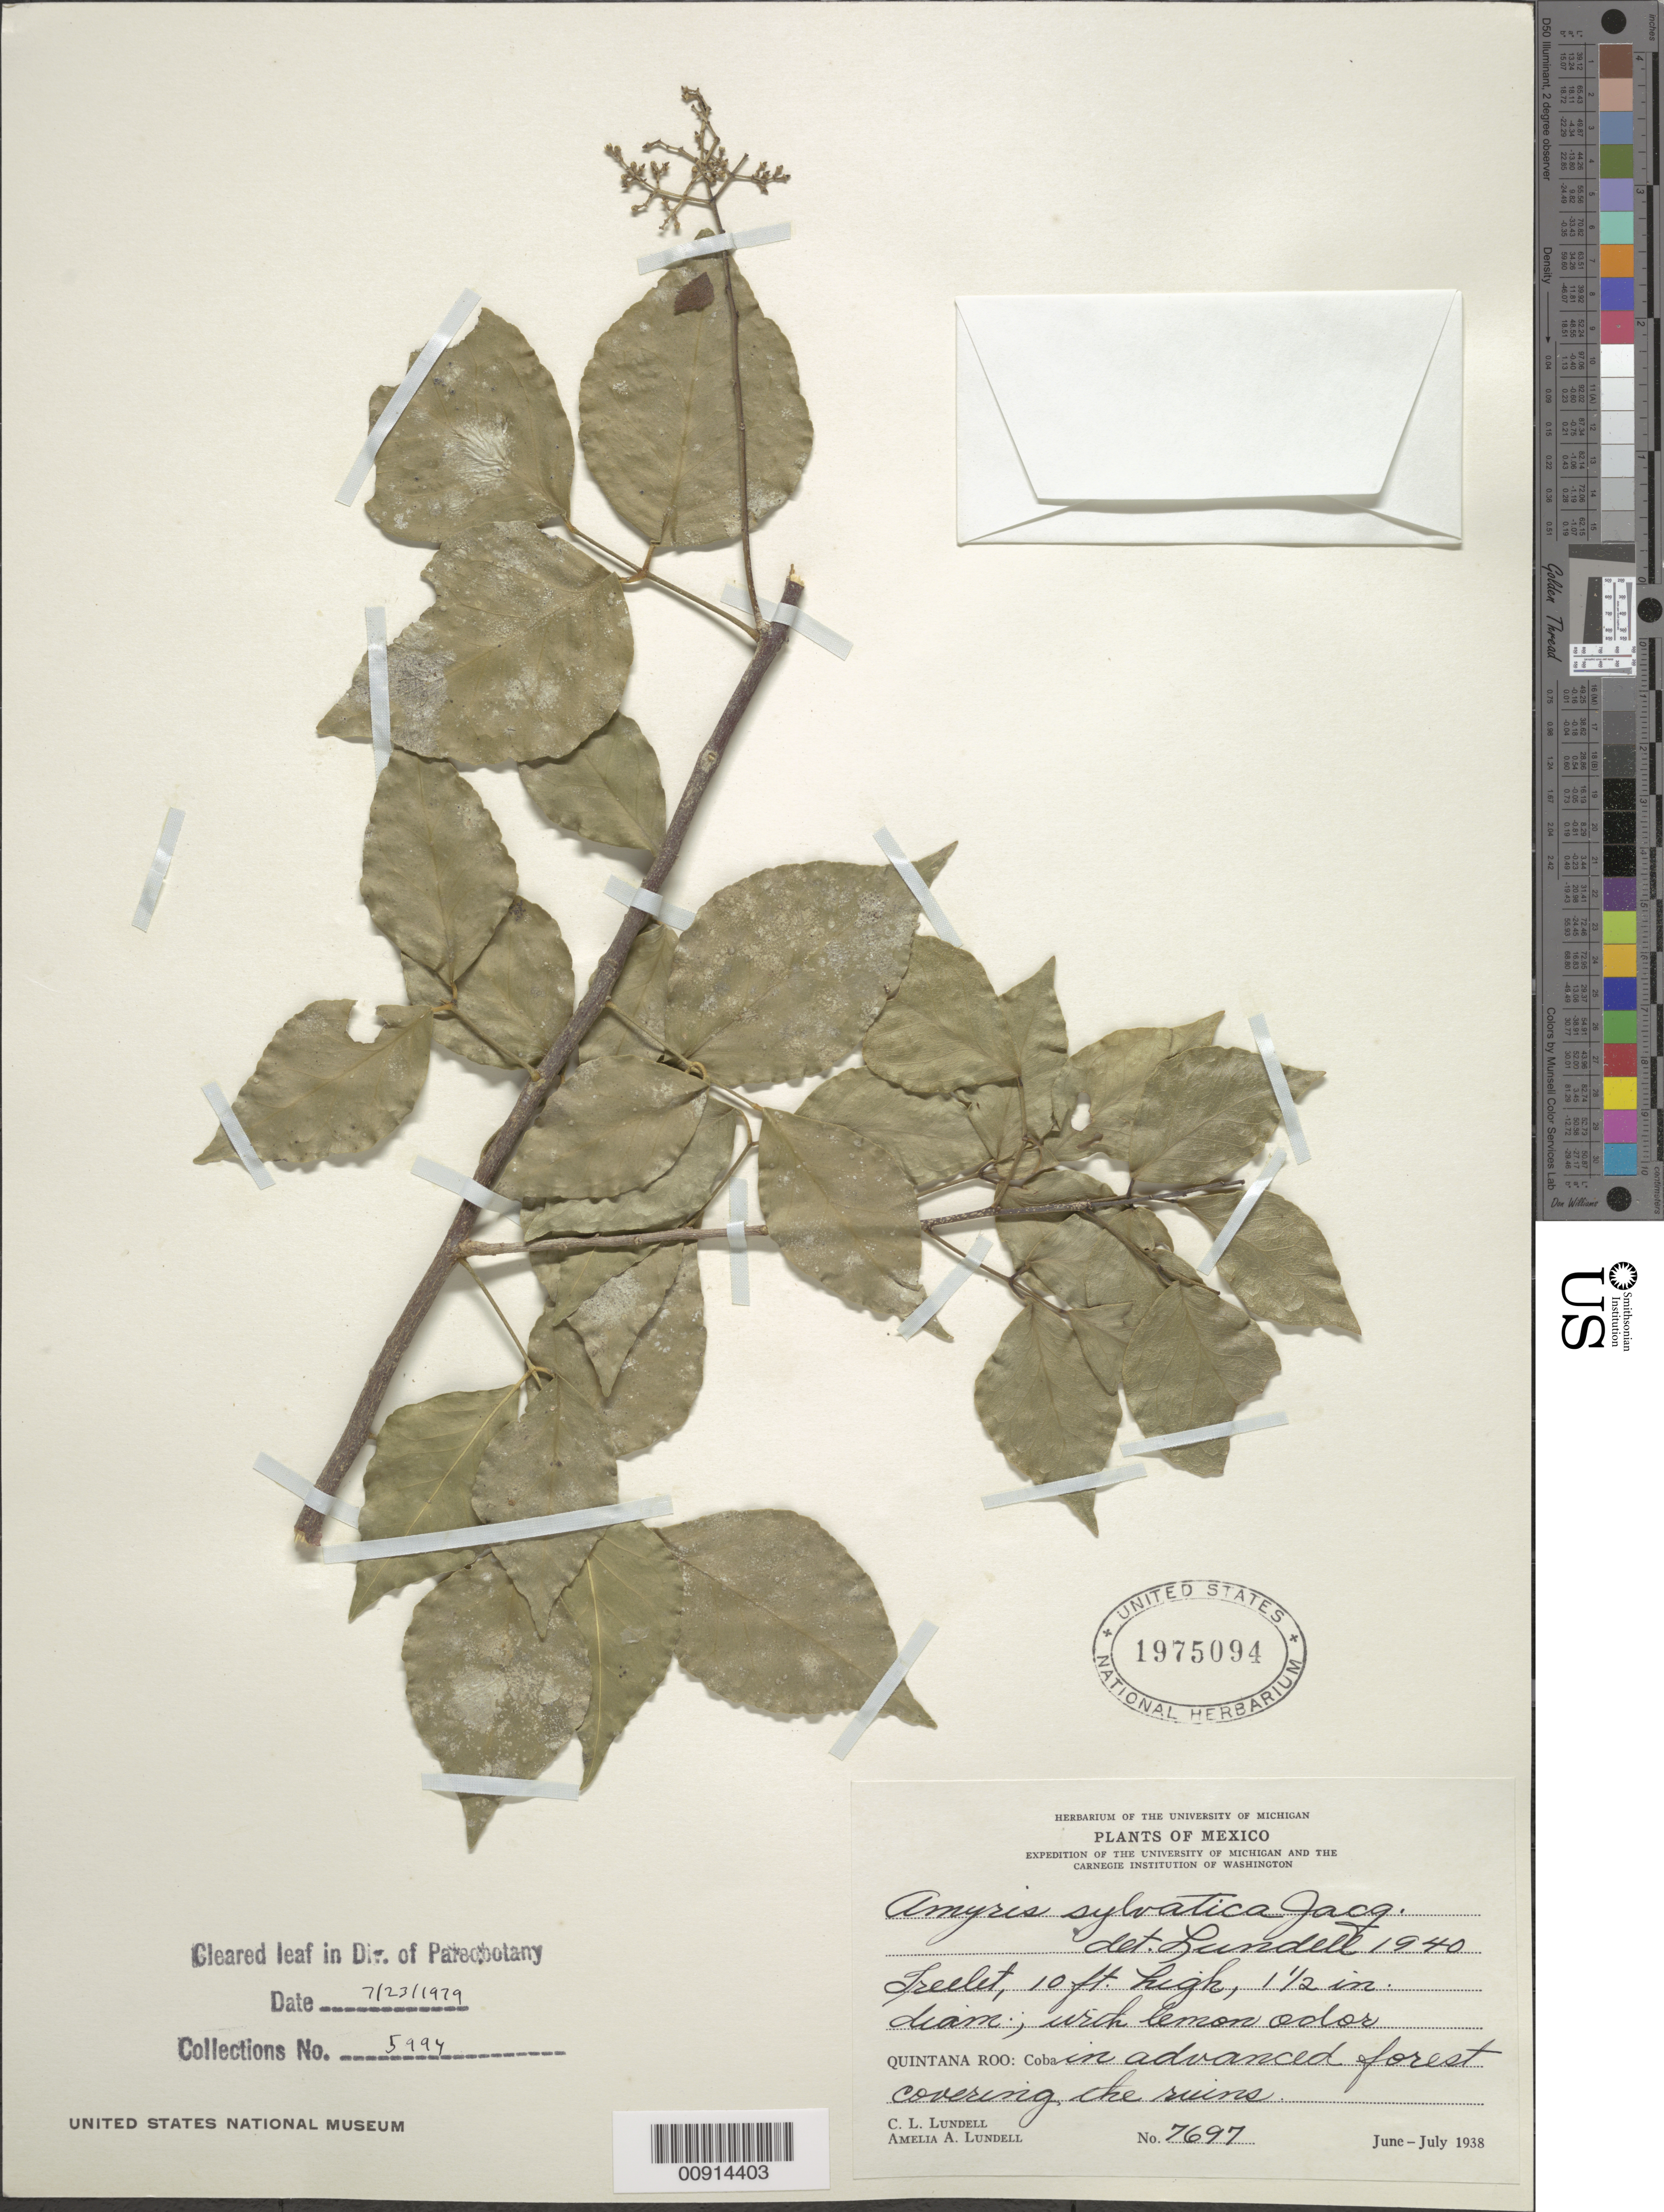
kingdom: Plantae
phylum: Tracheophyta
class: Magnoliopsida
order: Sapindales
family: Rutaceae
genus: Amyris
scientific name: Amyris sylvatica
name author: Jacq.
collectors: C. L. Lundell & A. A. Lundell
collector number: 7697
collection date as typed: Jun 1938 to -- Jul 1938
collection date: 1938-06/1938-07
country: Mexico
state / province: Quintana Roo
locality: Quintana Roo: Coba in advanced forest covering the ruins.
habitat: In advanced forest.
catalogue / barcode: US 1975094